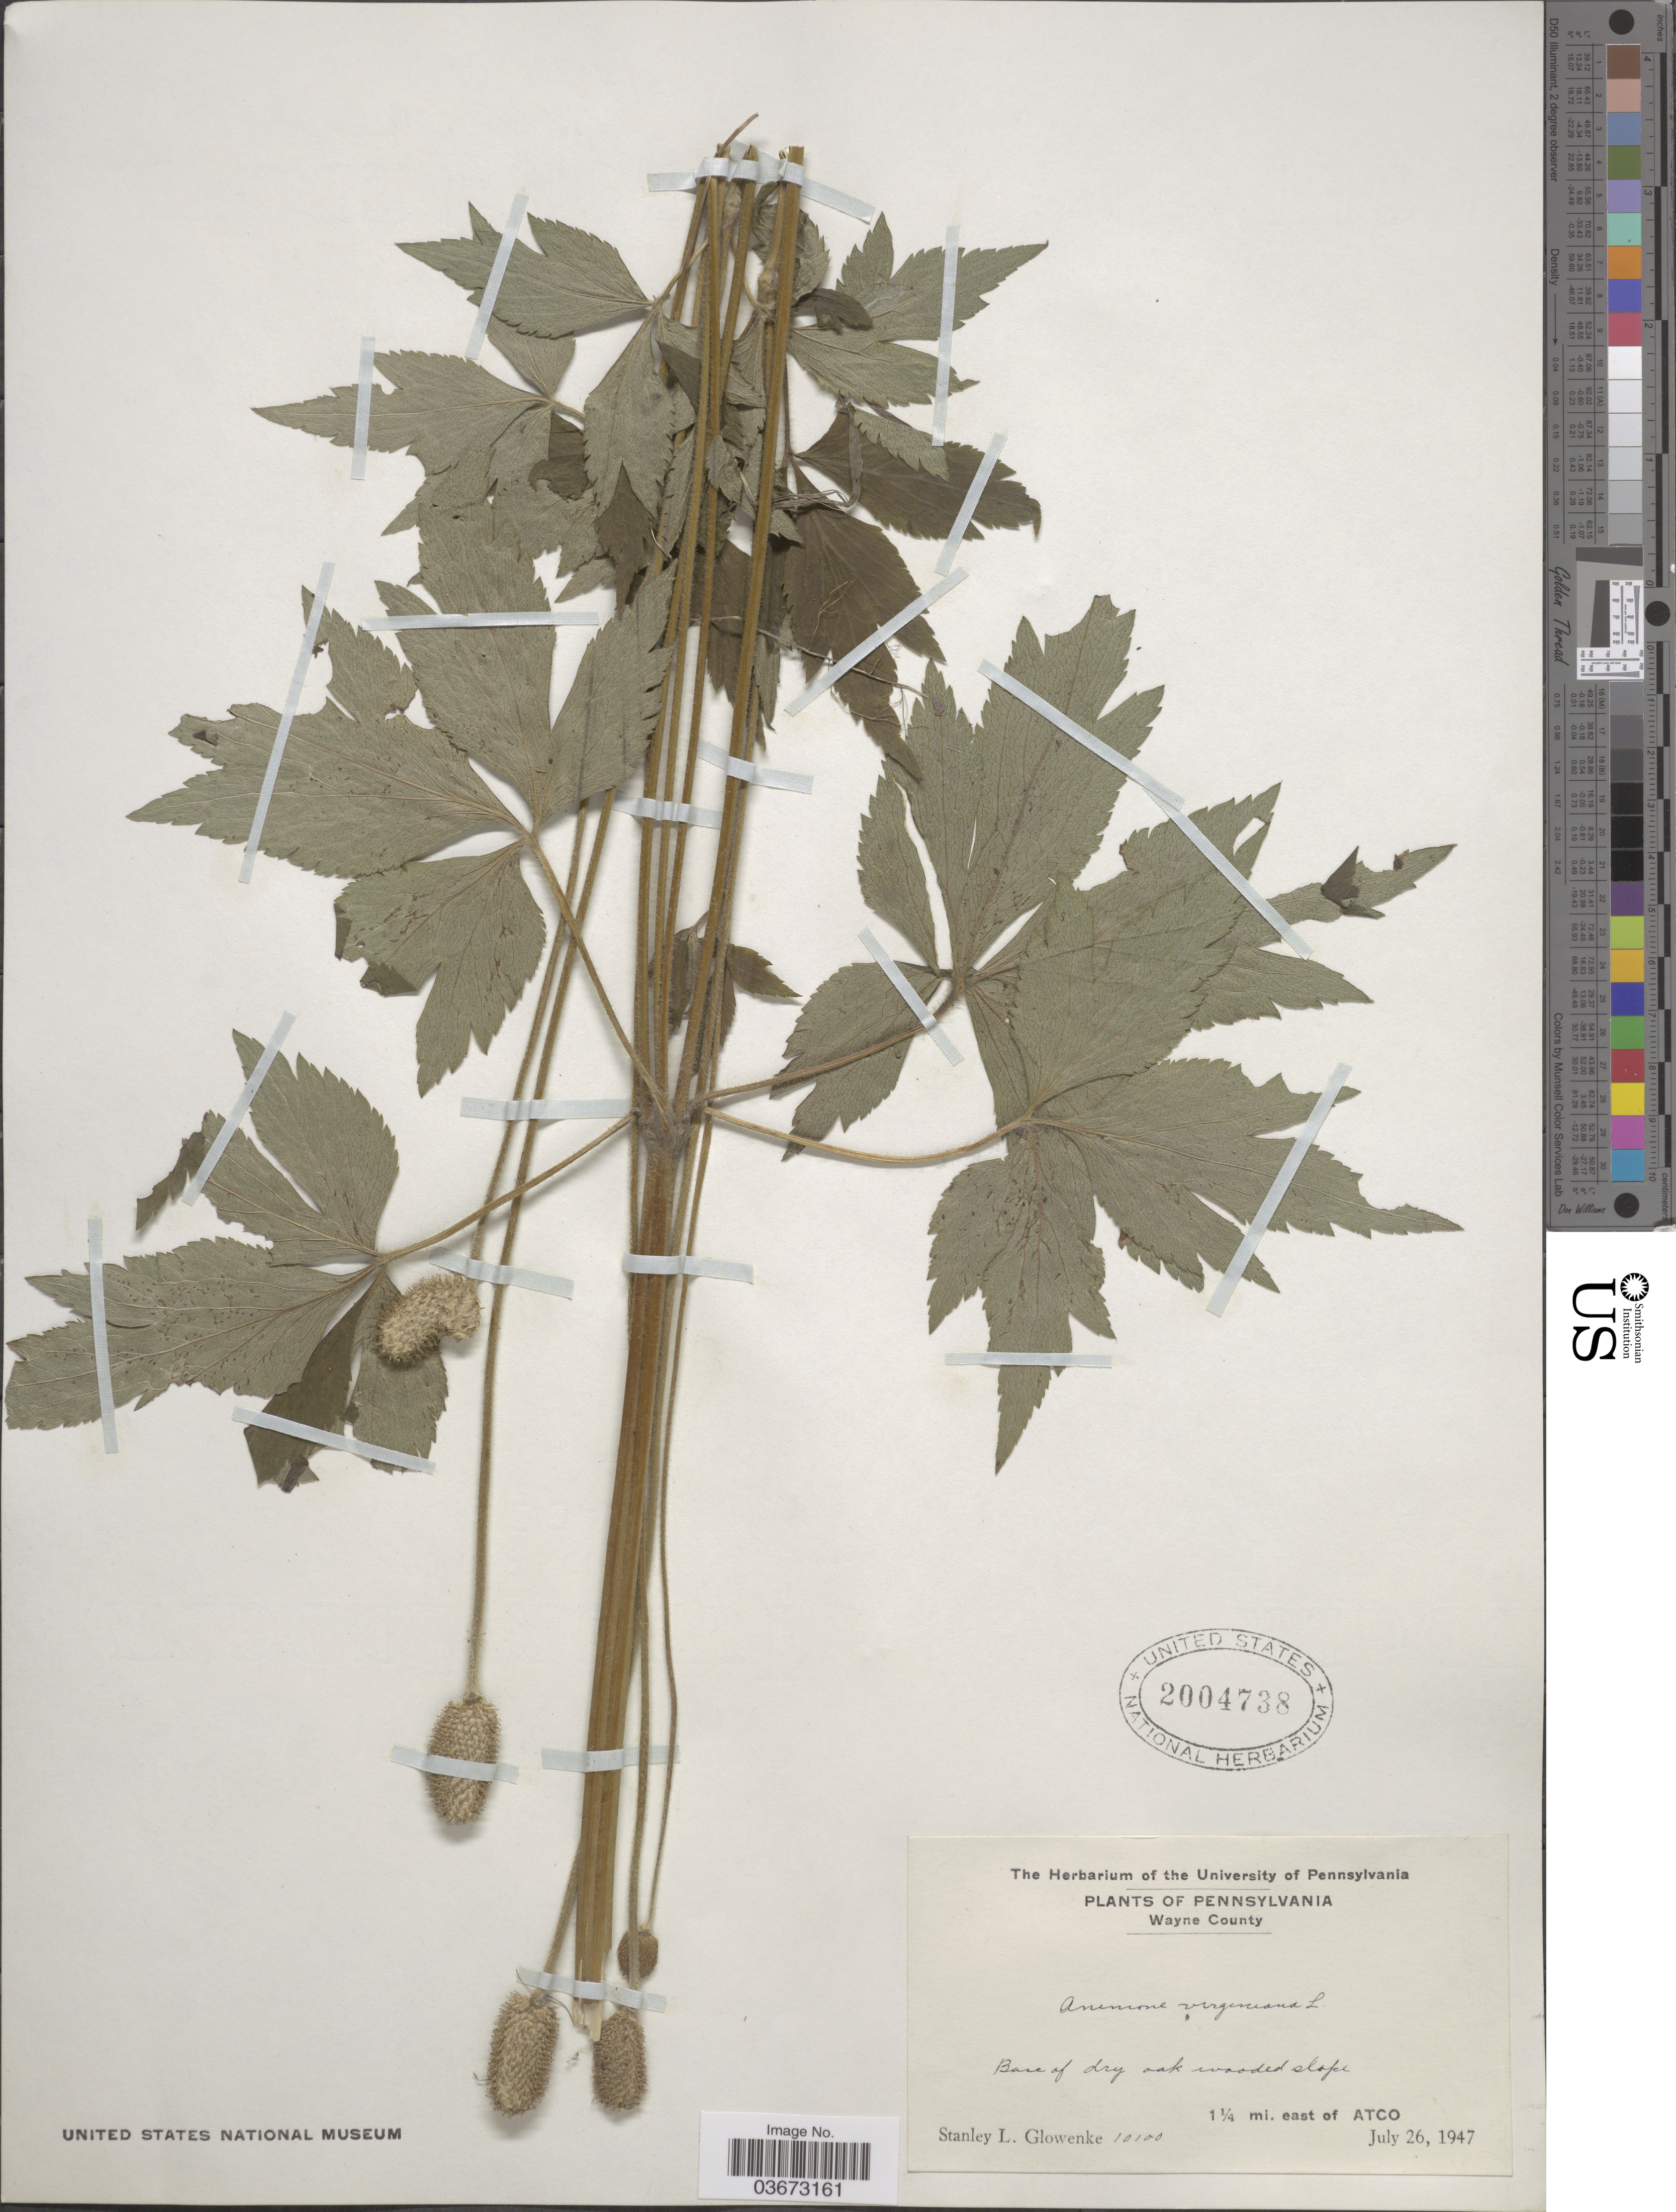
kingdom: Plantae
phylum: Tracheophyta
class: Magnoliopsida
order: Ranunculales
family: Ranunculaceae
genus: Anemone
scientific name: Anemone virginiana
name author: L.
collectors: S. Glowenke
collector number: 10100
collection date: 1947-07-26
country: United States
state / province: Pennsylvania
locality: Wayne County. 1¼ mi. east of Atco.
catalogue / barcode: US 2004738